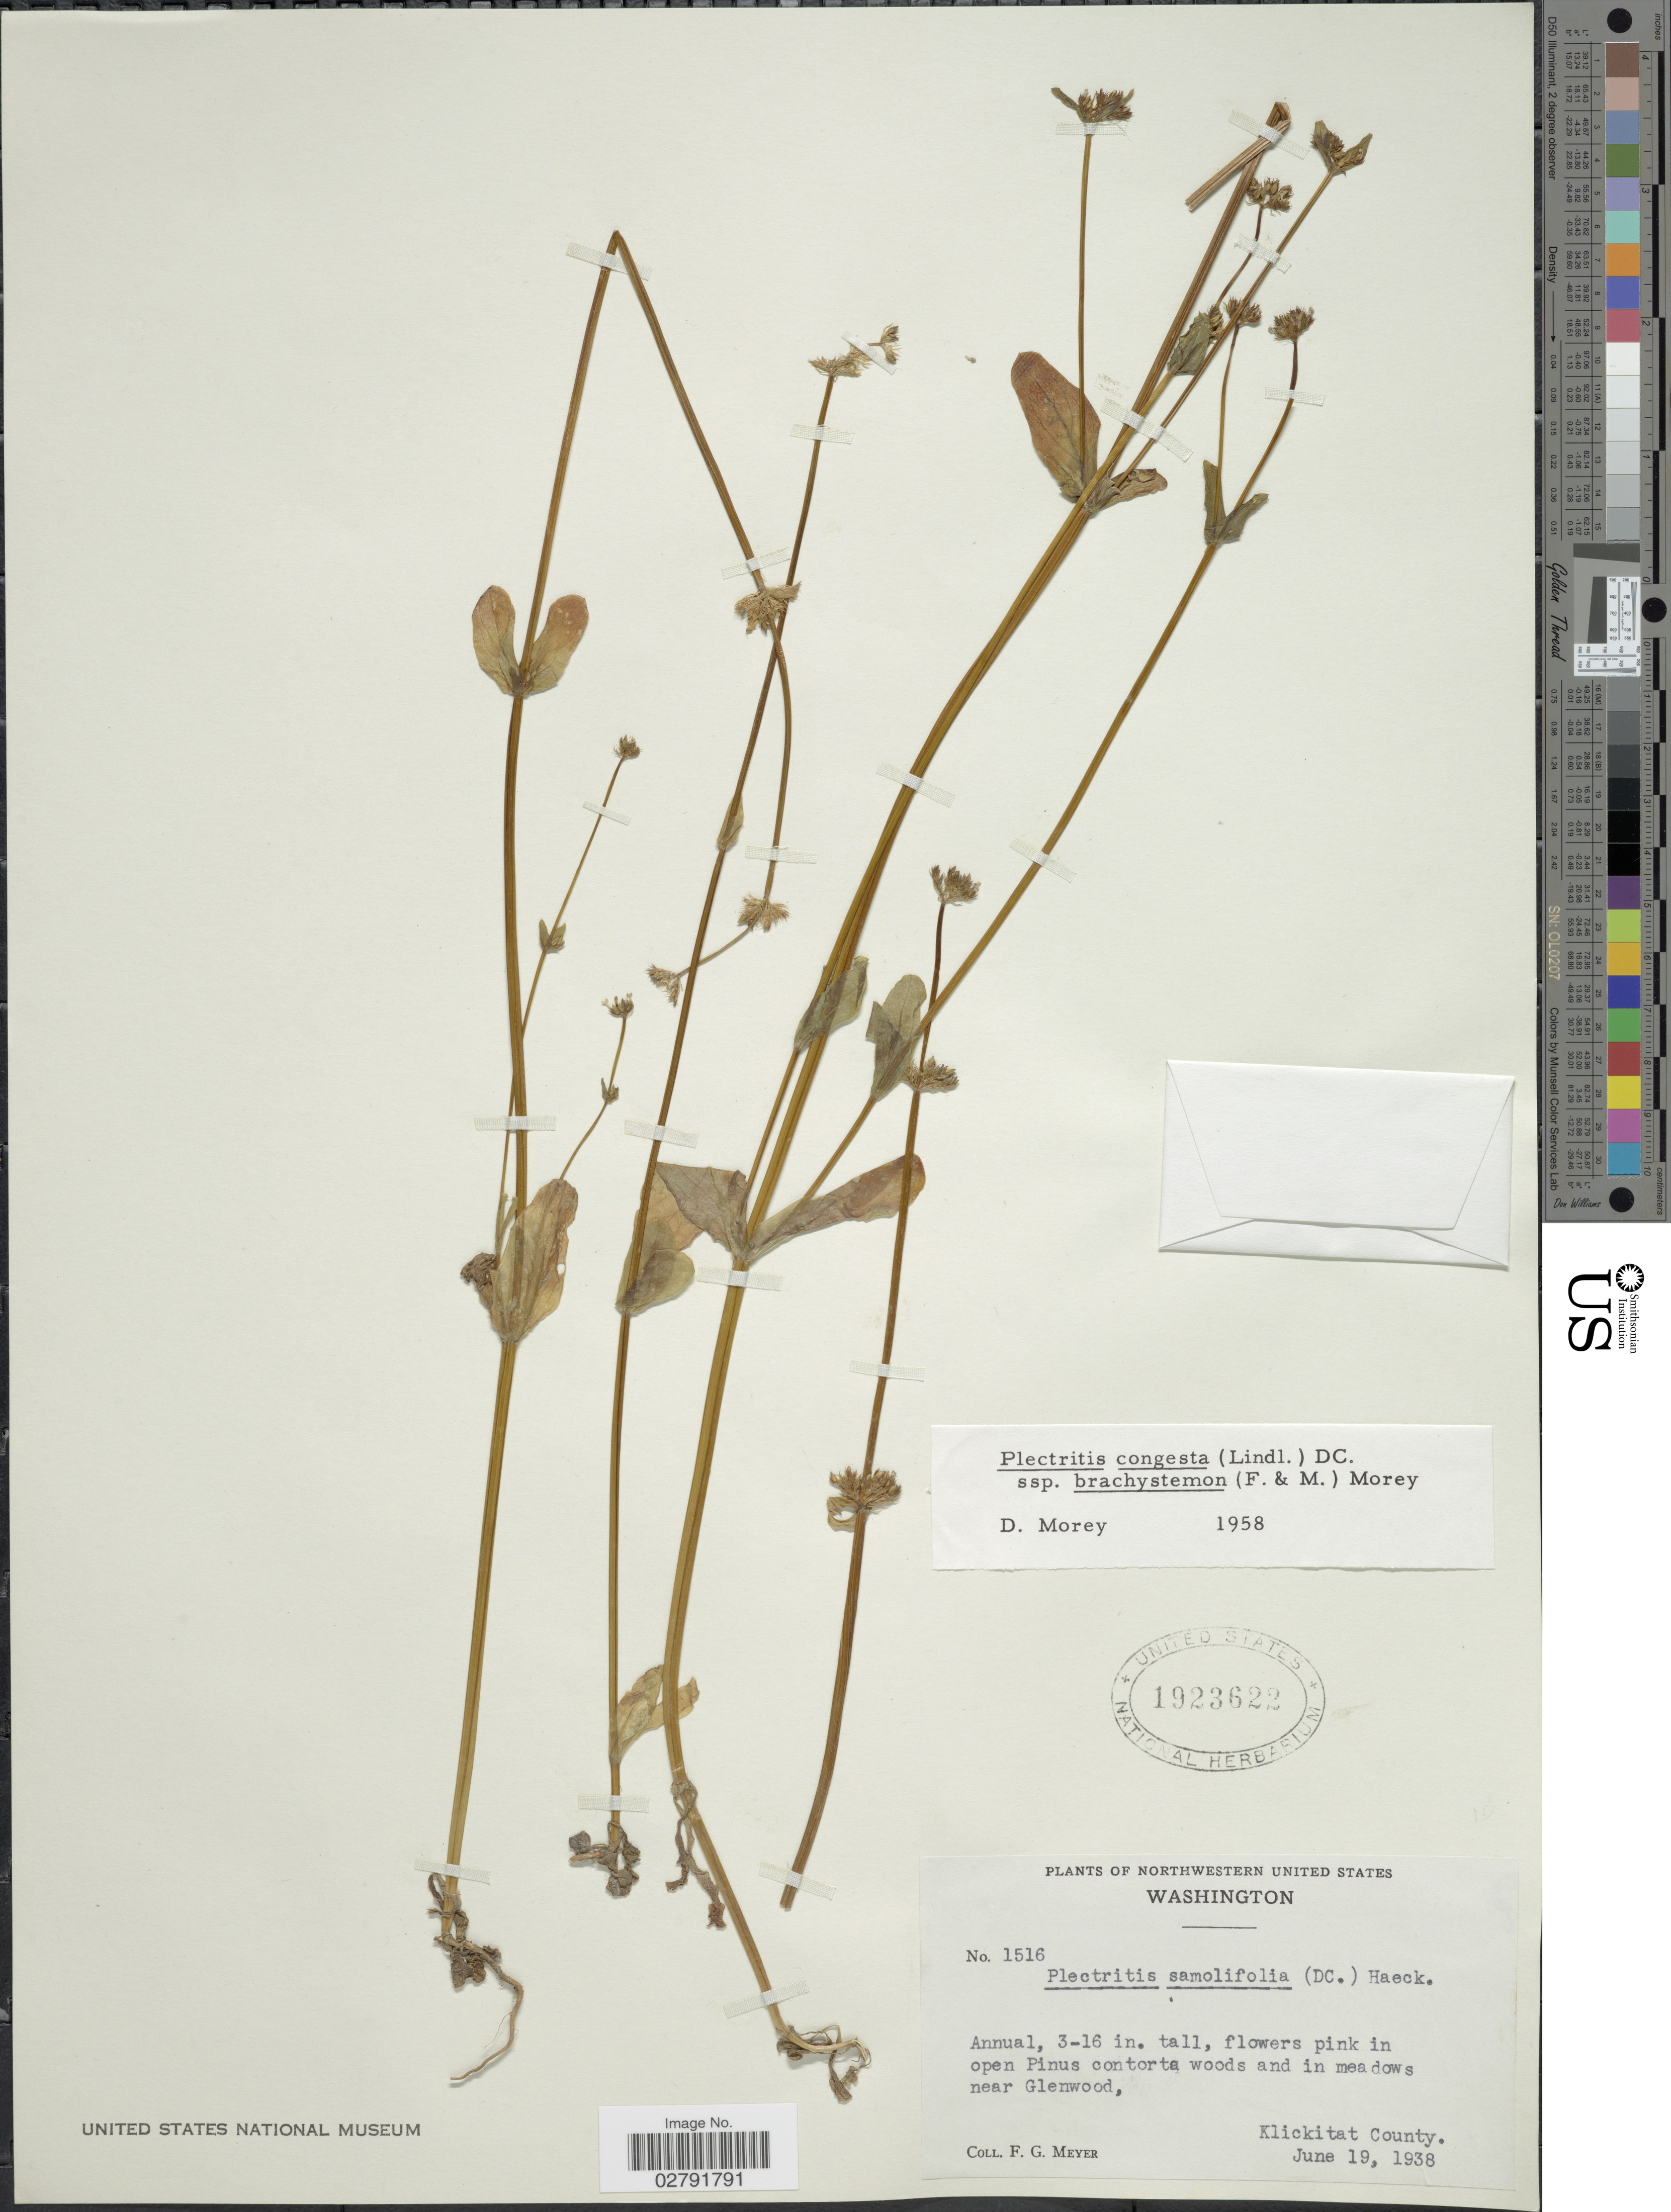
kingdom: Plantae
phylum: Tracheophyta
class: Magnoliopsida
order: Dipsacales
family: Caprifoliaceae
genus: Plectritis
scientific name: Plectritis congesta subsp. brachystemon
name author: (Fisch. & C.A. Mey.) Morey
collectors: F. G. Meyer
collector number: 1516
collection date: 1938-06-19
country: United States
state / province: Washington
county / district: Klickitat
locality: In meadows near Glenwood. Klickitat County.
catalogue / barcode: US 1923622